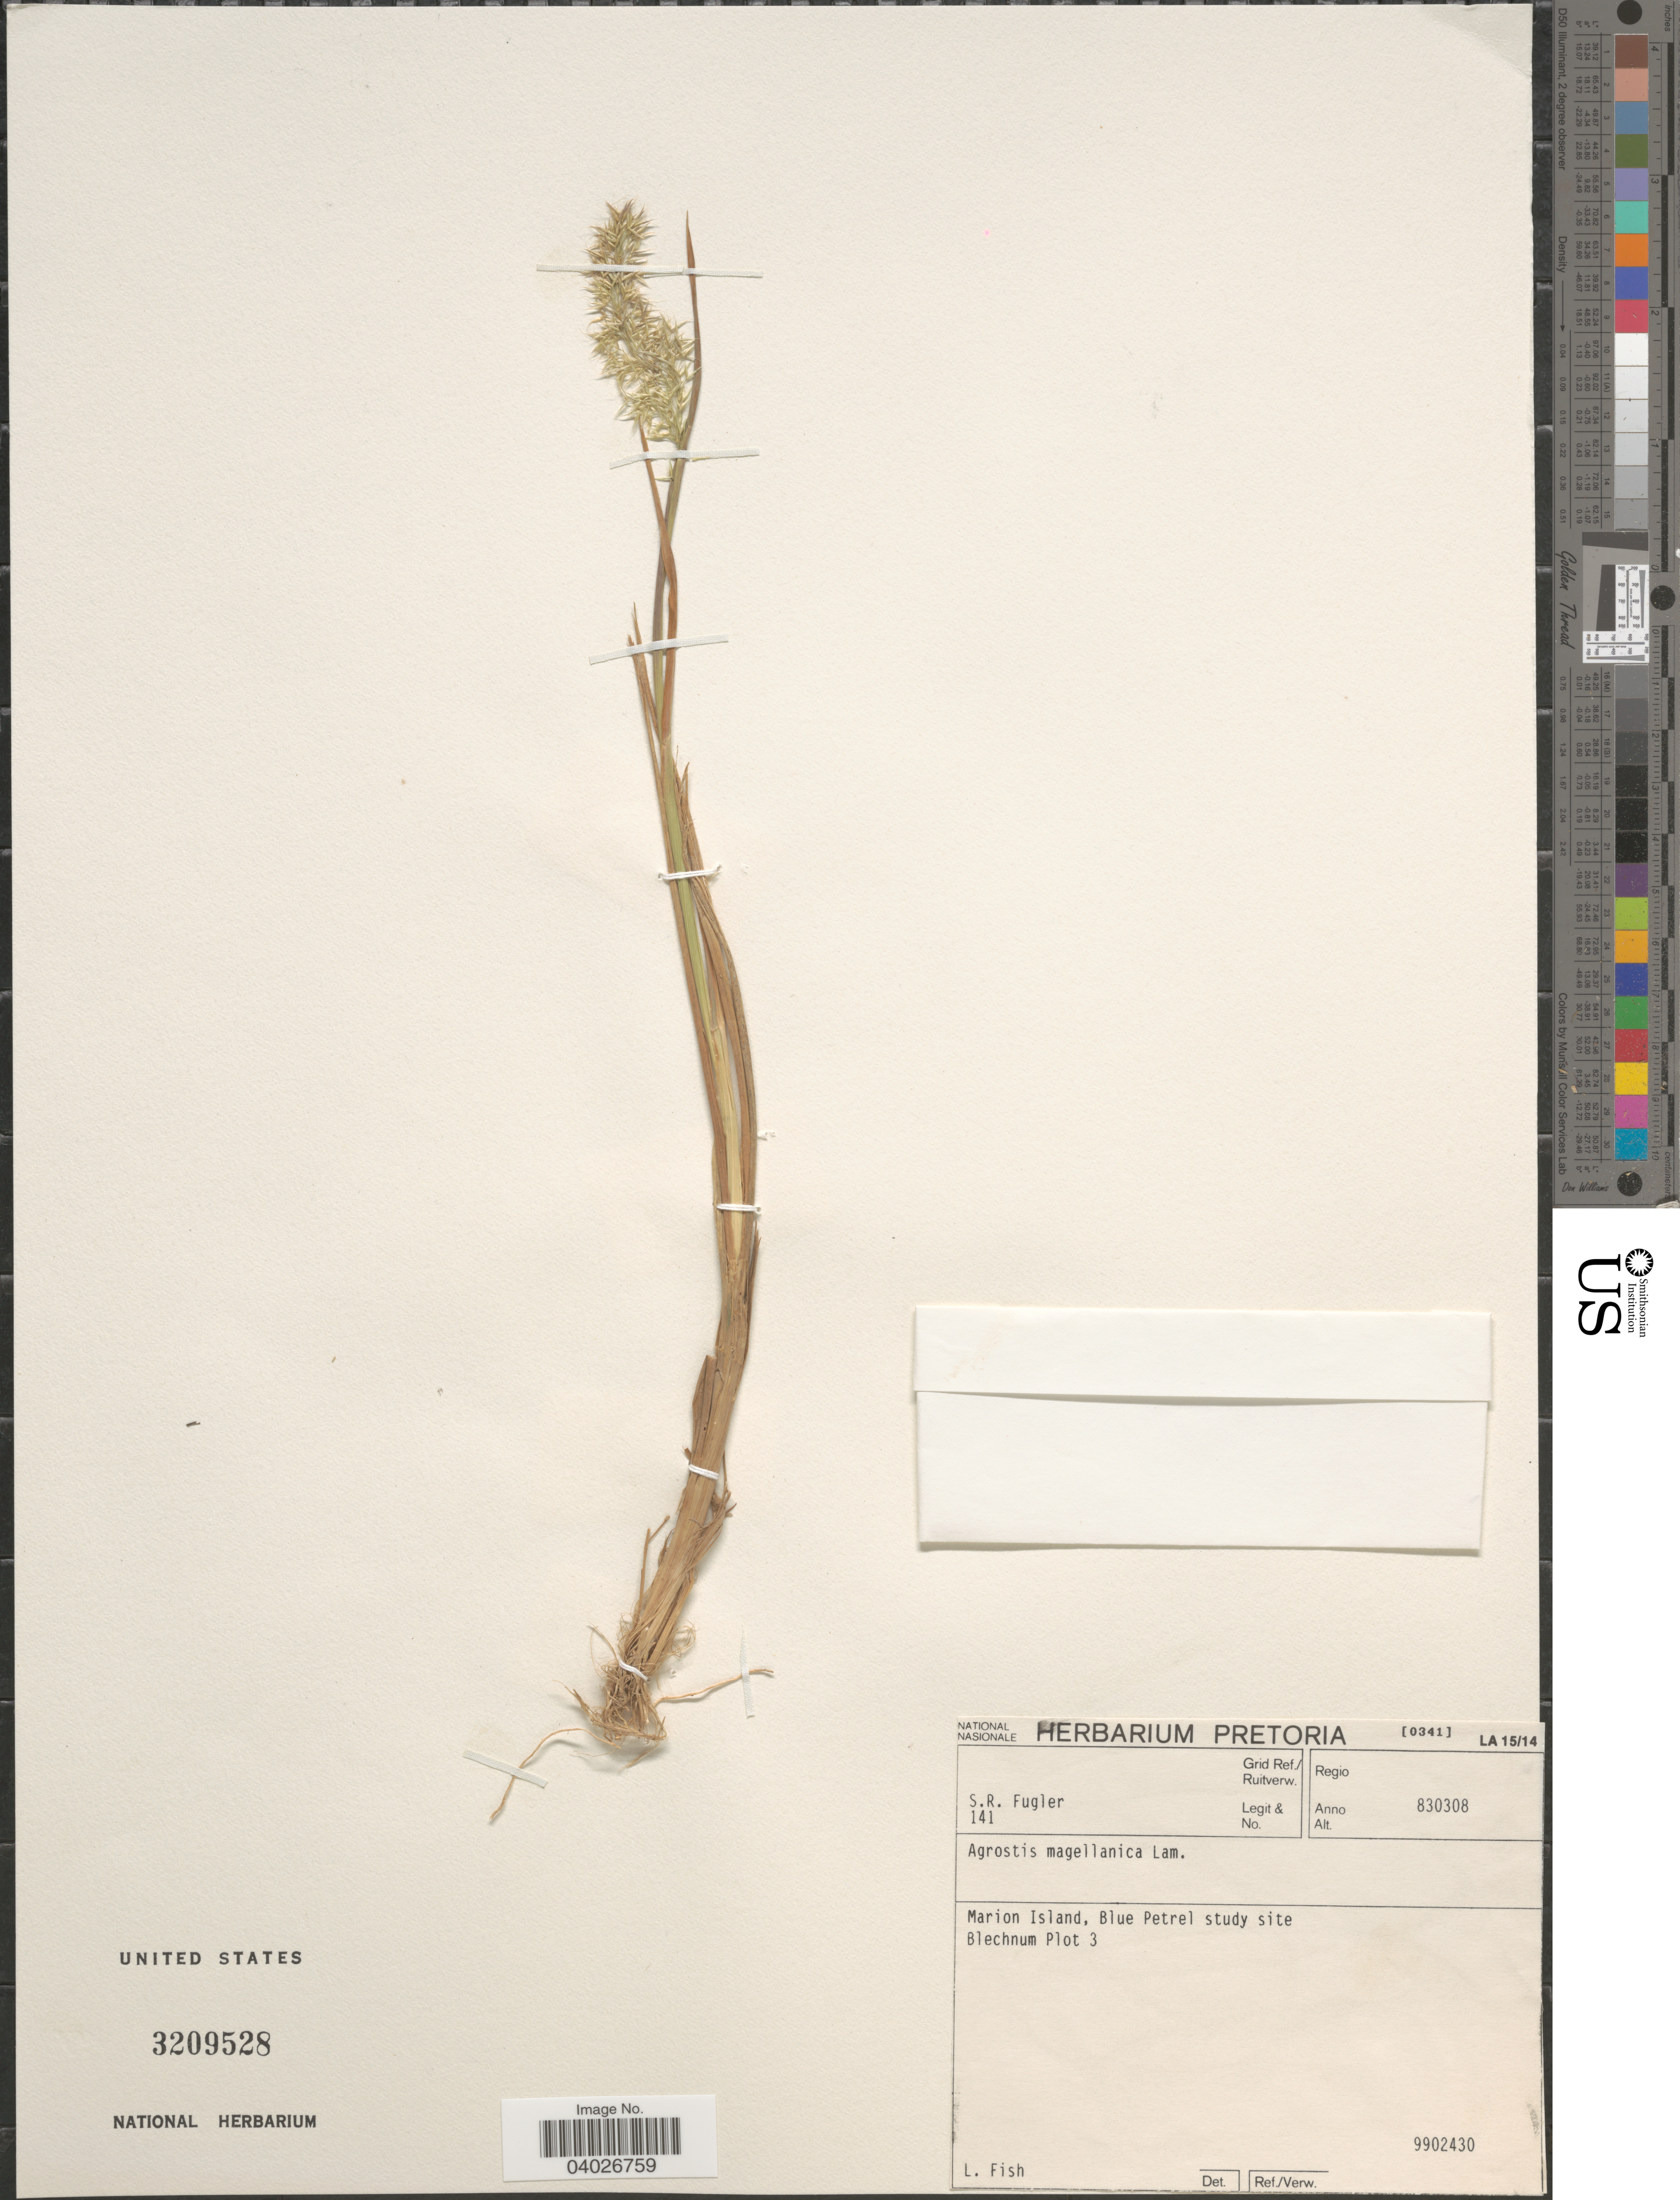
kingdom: Plantae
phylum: Tracheophyta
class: Liliopsida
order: Poales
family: Poaceae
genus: Agrostis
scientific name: Agrostis magellanica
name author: Lam.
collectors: S. Fugler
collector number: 141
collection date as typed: Transcribed d/m/y: 8/3/83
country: South Africa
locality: Marion Island, Blue Petrel study site. Blechnum Plot 3.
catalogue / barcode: US 3209528